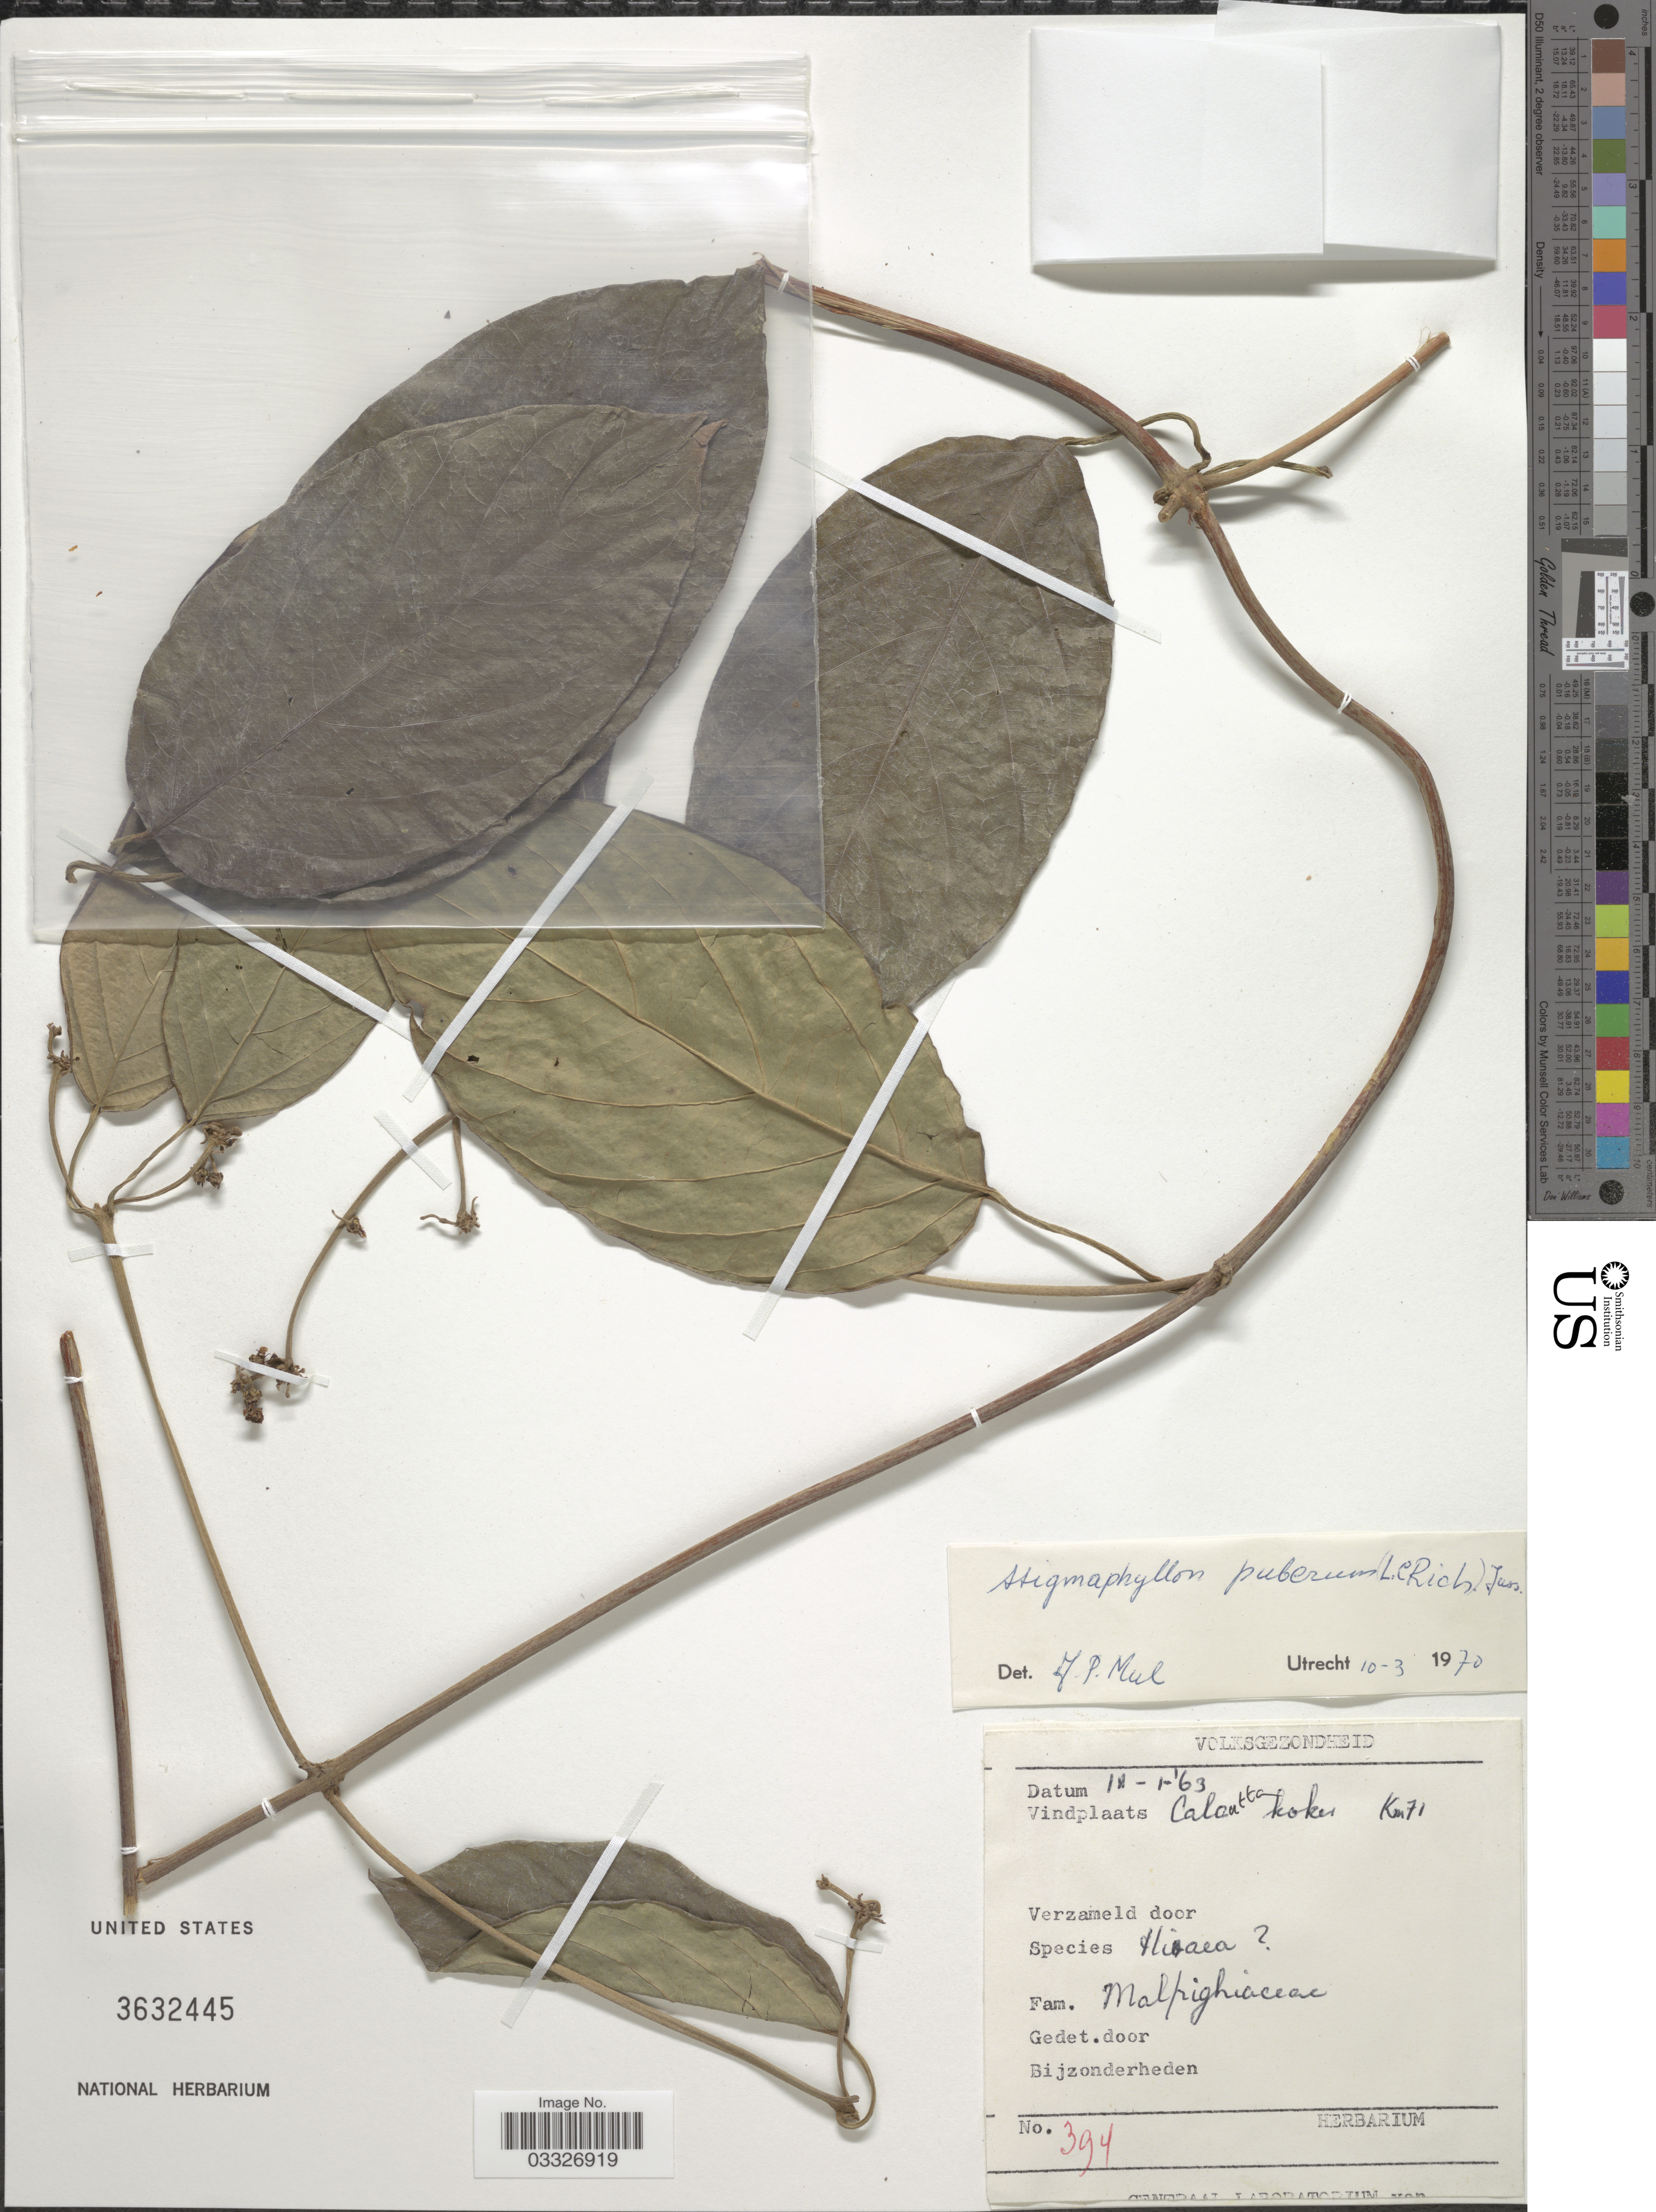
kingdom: Plantae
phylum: Tracheophyta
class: Magnoliopsida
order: Malpighiales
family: Malpighiaceae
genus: Stigmaphyllon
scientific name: Stigmaphyllon puberum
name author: (Rich.) A. Juss.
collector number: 394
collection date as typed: Transcribed d/m/y: 1/1/63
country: India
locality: Calcutta koker Km 71.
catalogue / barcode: US 3632445